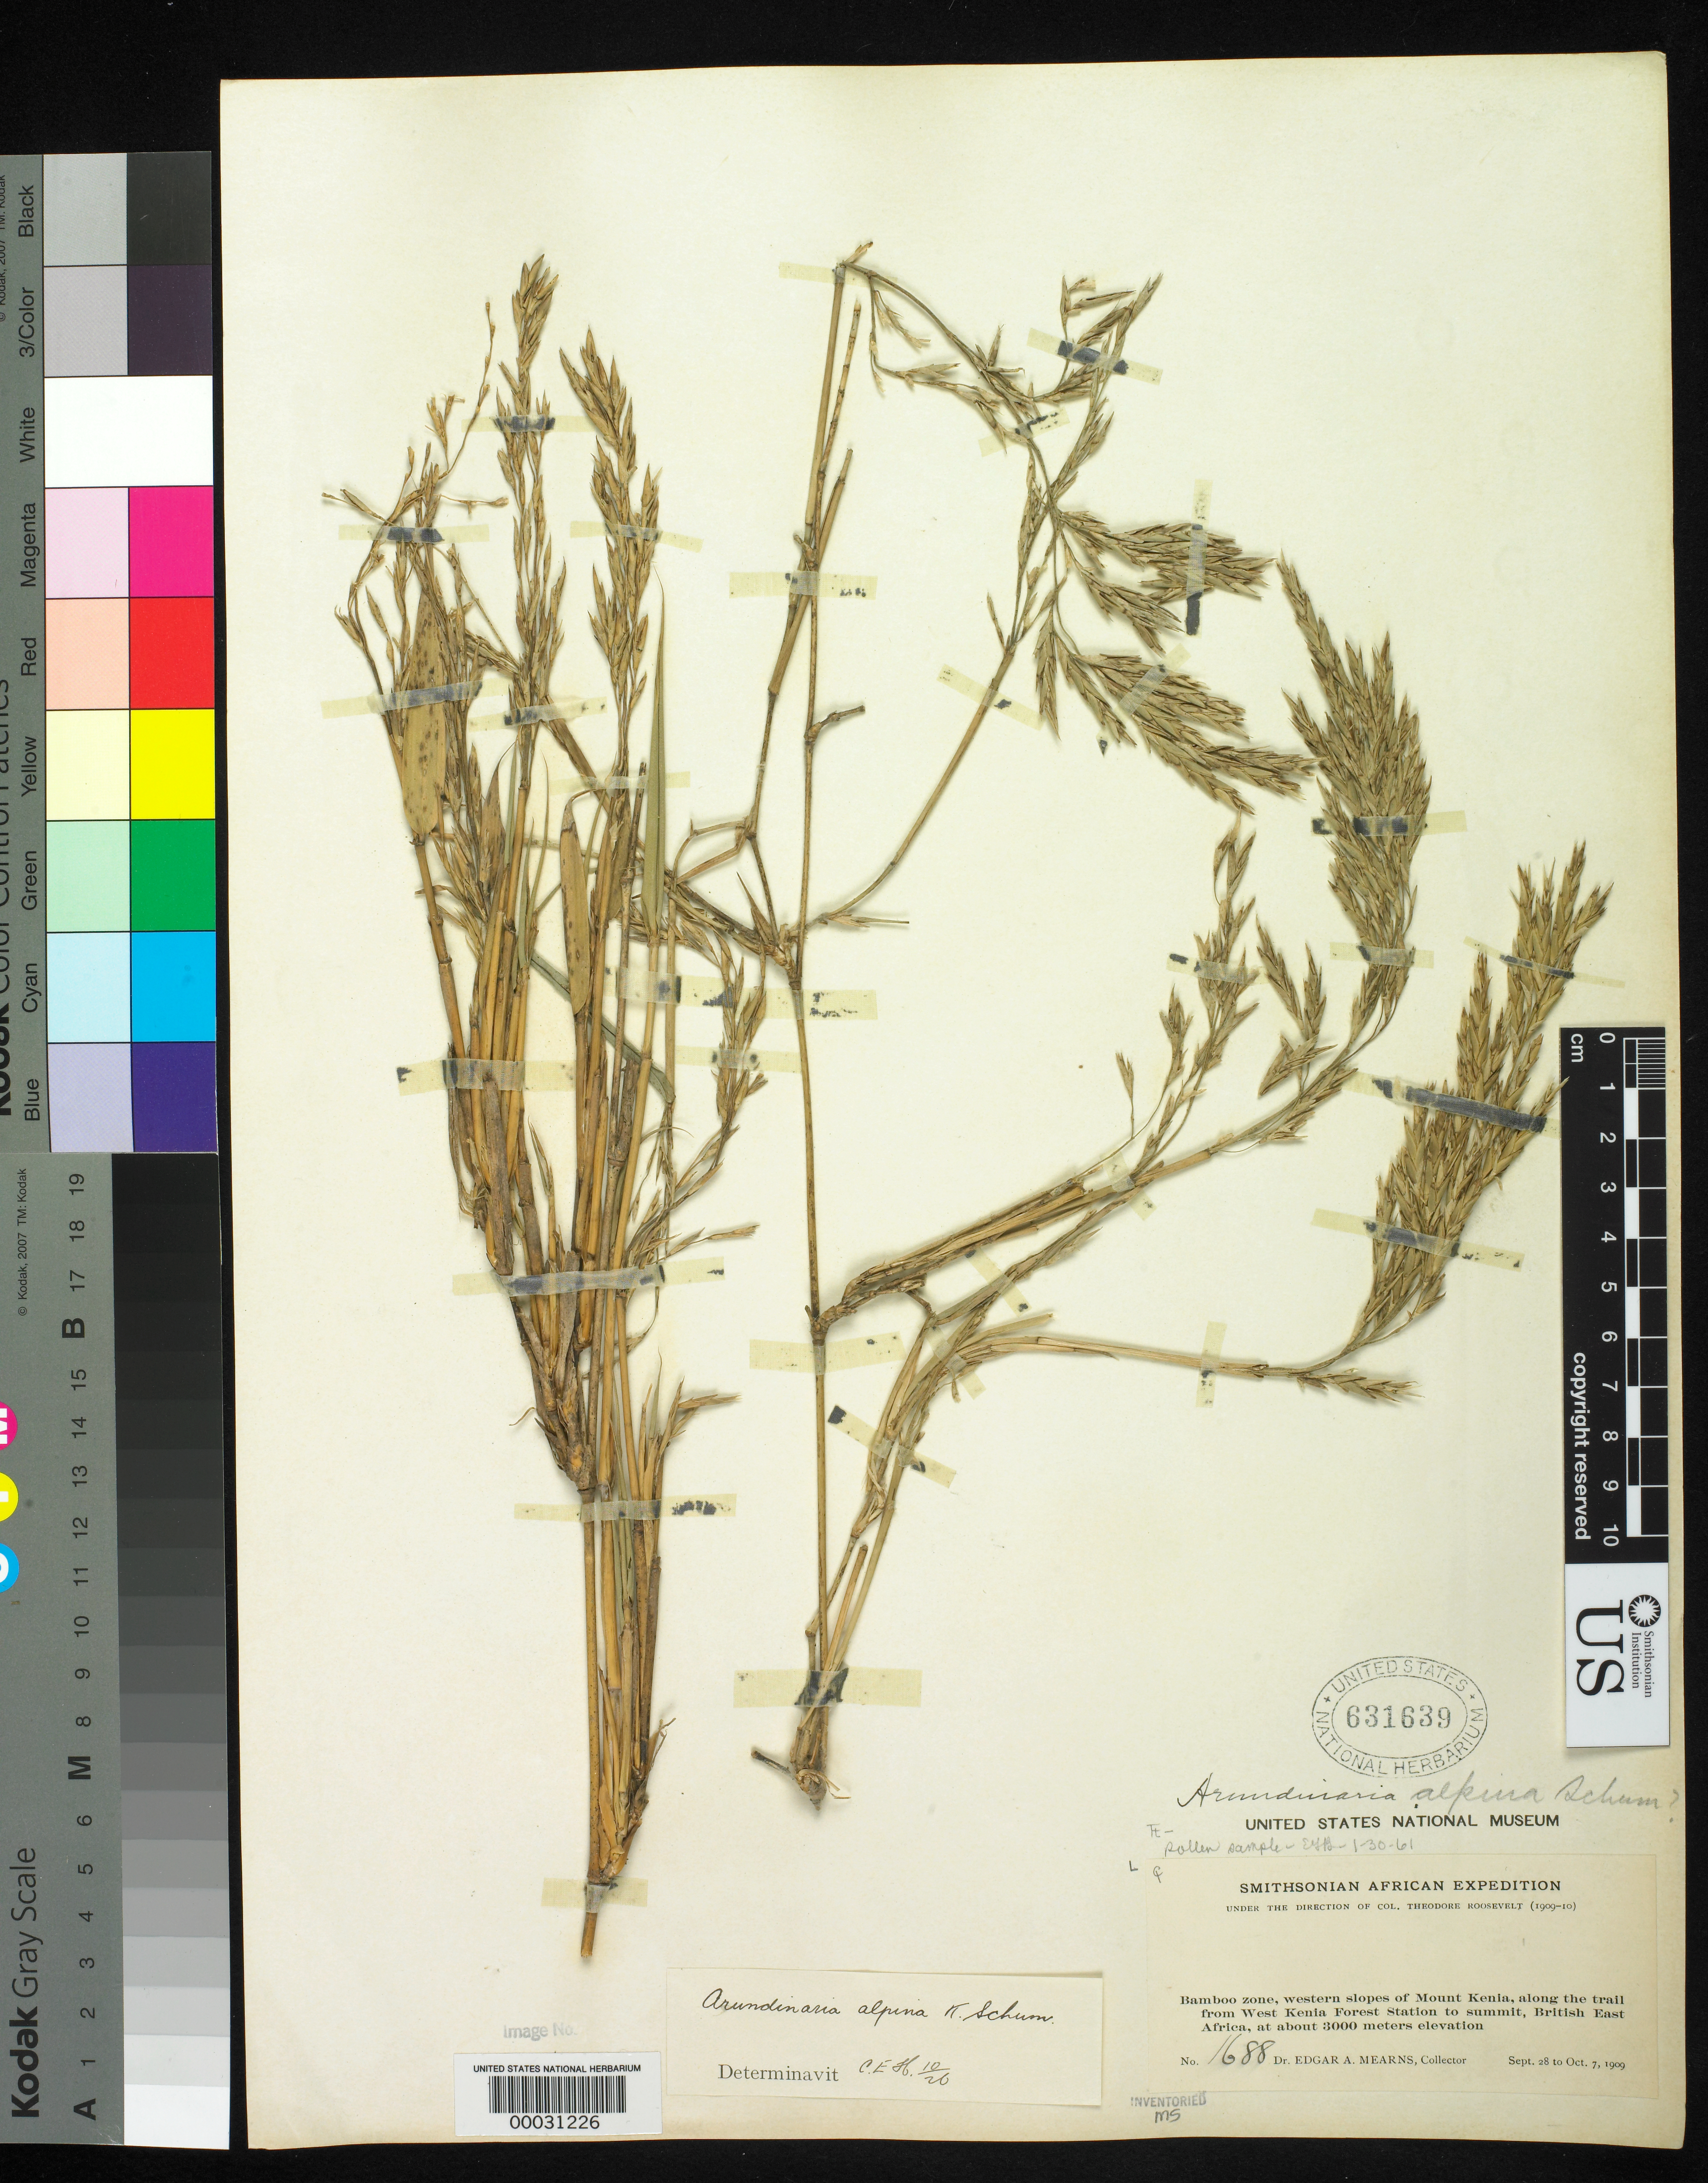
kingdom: Plantae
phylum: Tracheophyta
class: Liliopsida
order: Poales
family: Poaceae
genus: Oldeania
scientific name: Oldeania alpina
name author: (K. Schum.) Stapleton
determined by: Poaceae Reorganization Project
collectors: E. A. Mearns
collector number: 1688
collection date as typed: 28 Sep 1909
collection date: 1909-09-28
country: Kenya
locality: Mt. kenya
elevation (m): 2438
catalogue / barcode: US 631639